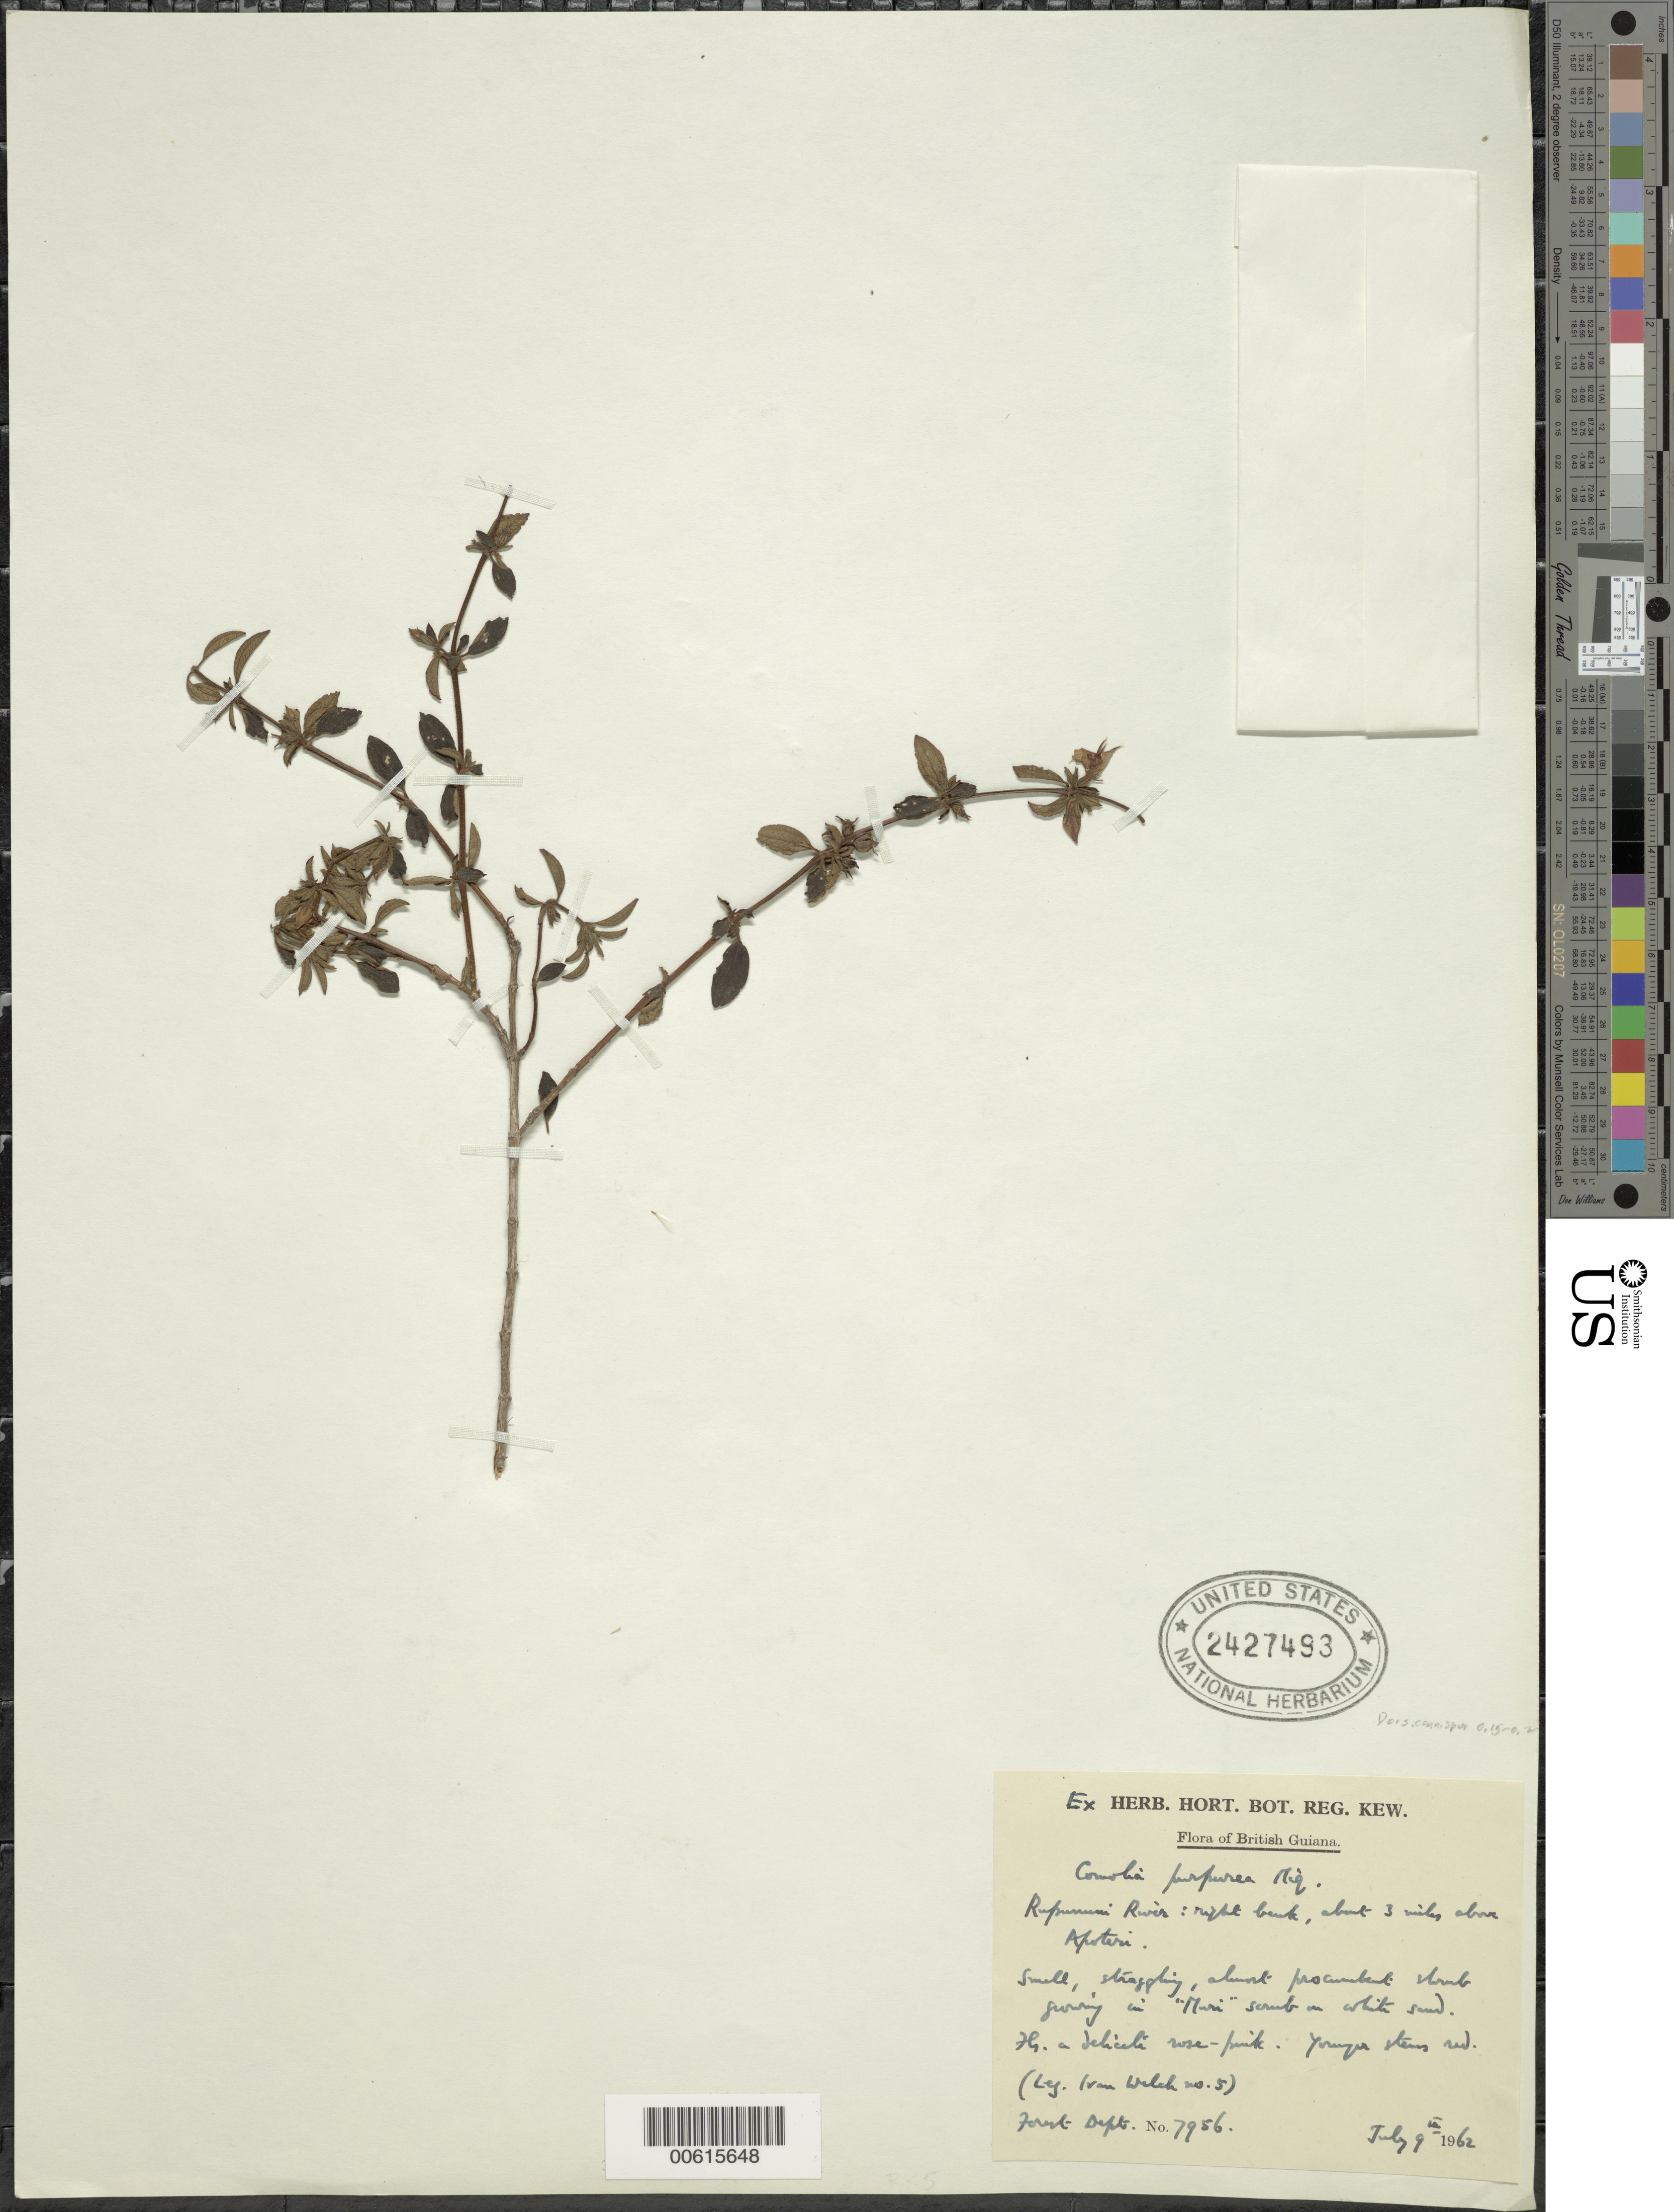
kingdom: Plantae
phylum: Tracheophyta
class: Magnoliopsida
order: Myrtales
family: Melastomataceae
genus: Comolia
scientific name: Comolia microphylla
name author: Benth.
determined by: Nunes da Silva, Diego, (RB), Jardim Botanico do Rio de Janeiro - Herbario (BRAZIL)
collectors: Forest Dept. B. G. & British Guiana Forestry Dept.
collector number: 7956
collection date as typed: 9-Jul-62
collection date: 1962-07-09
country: Guyana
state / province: U. Takutu-U. Essequibo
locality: Rupununi R., 3 mi. above Apoteri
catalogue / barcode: US 2427493